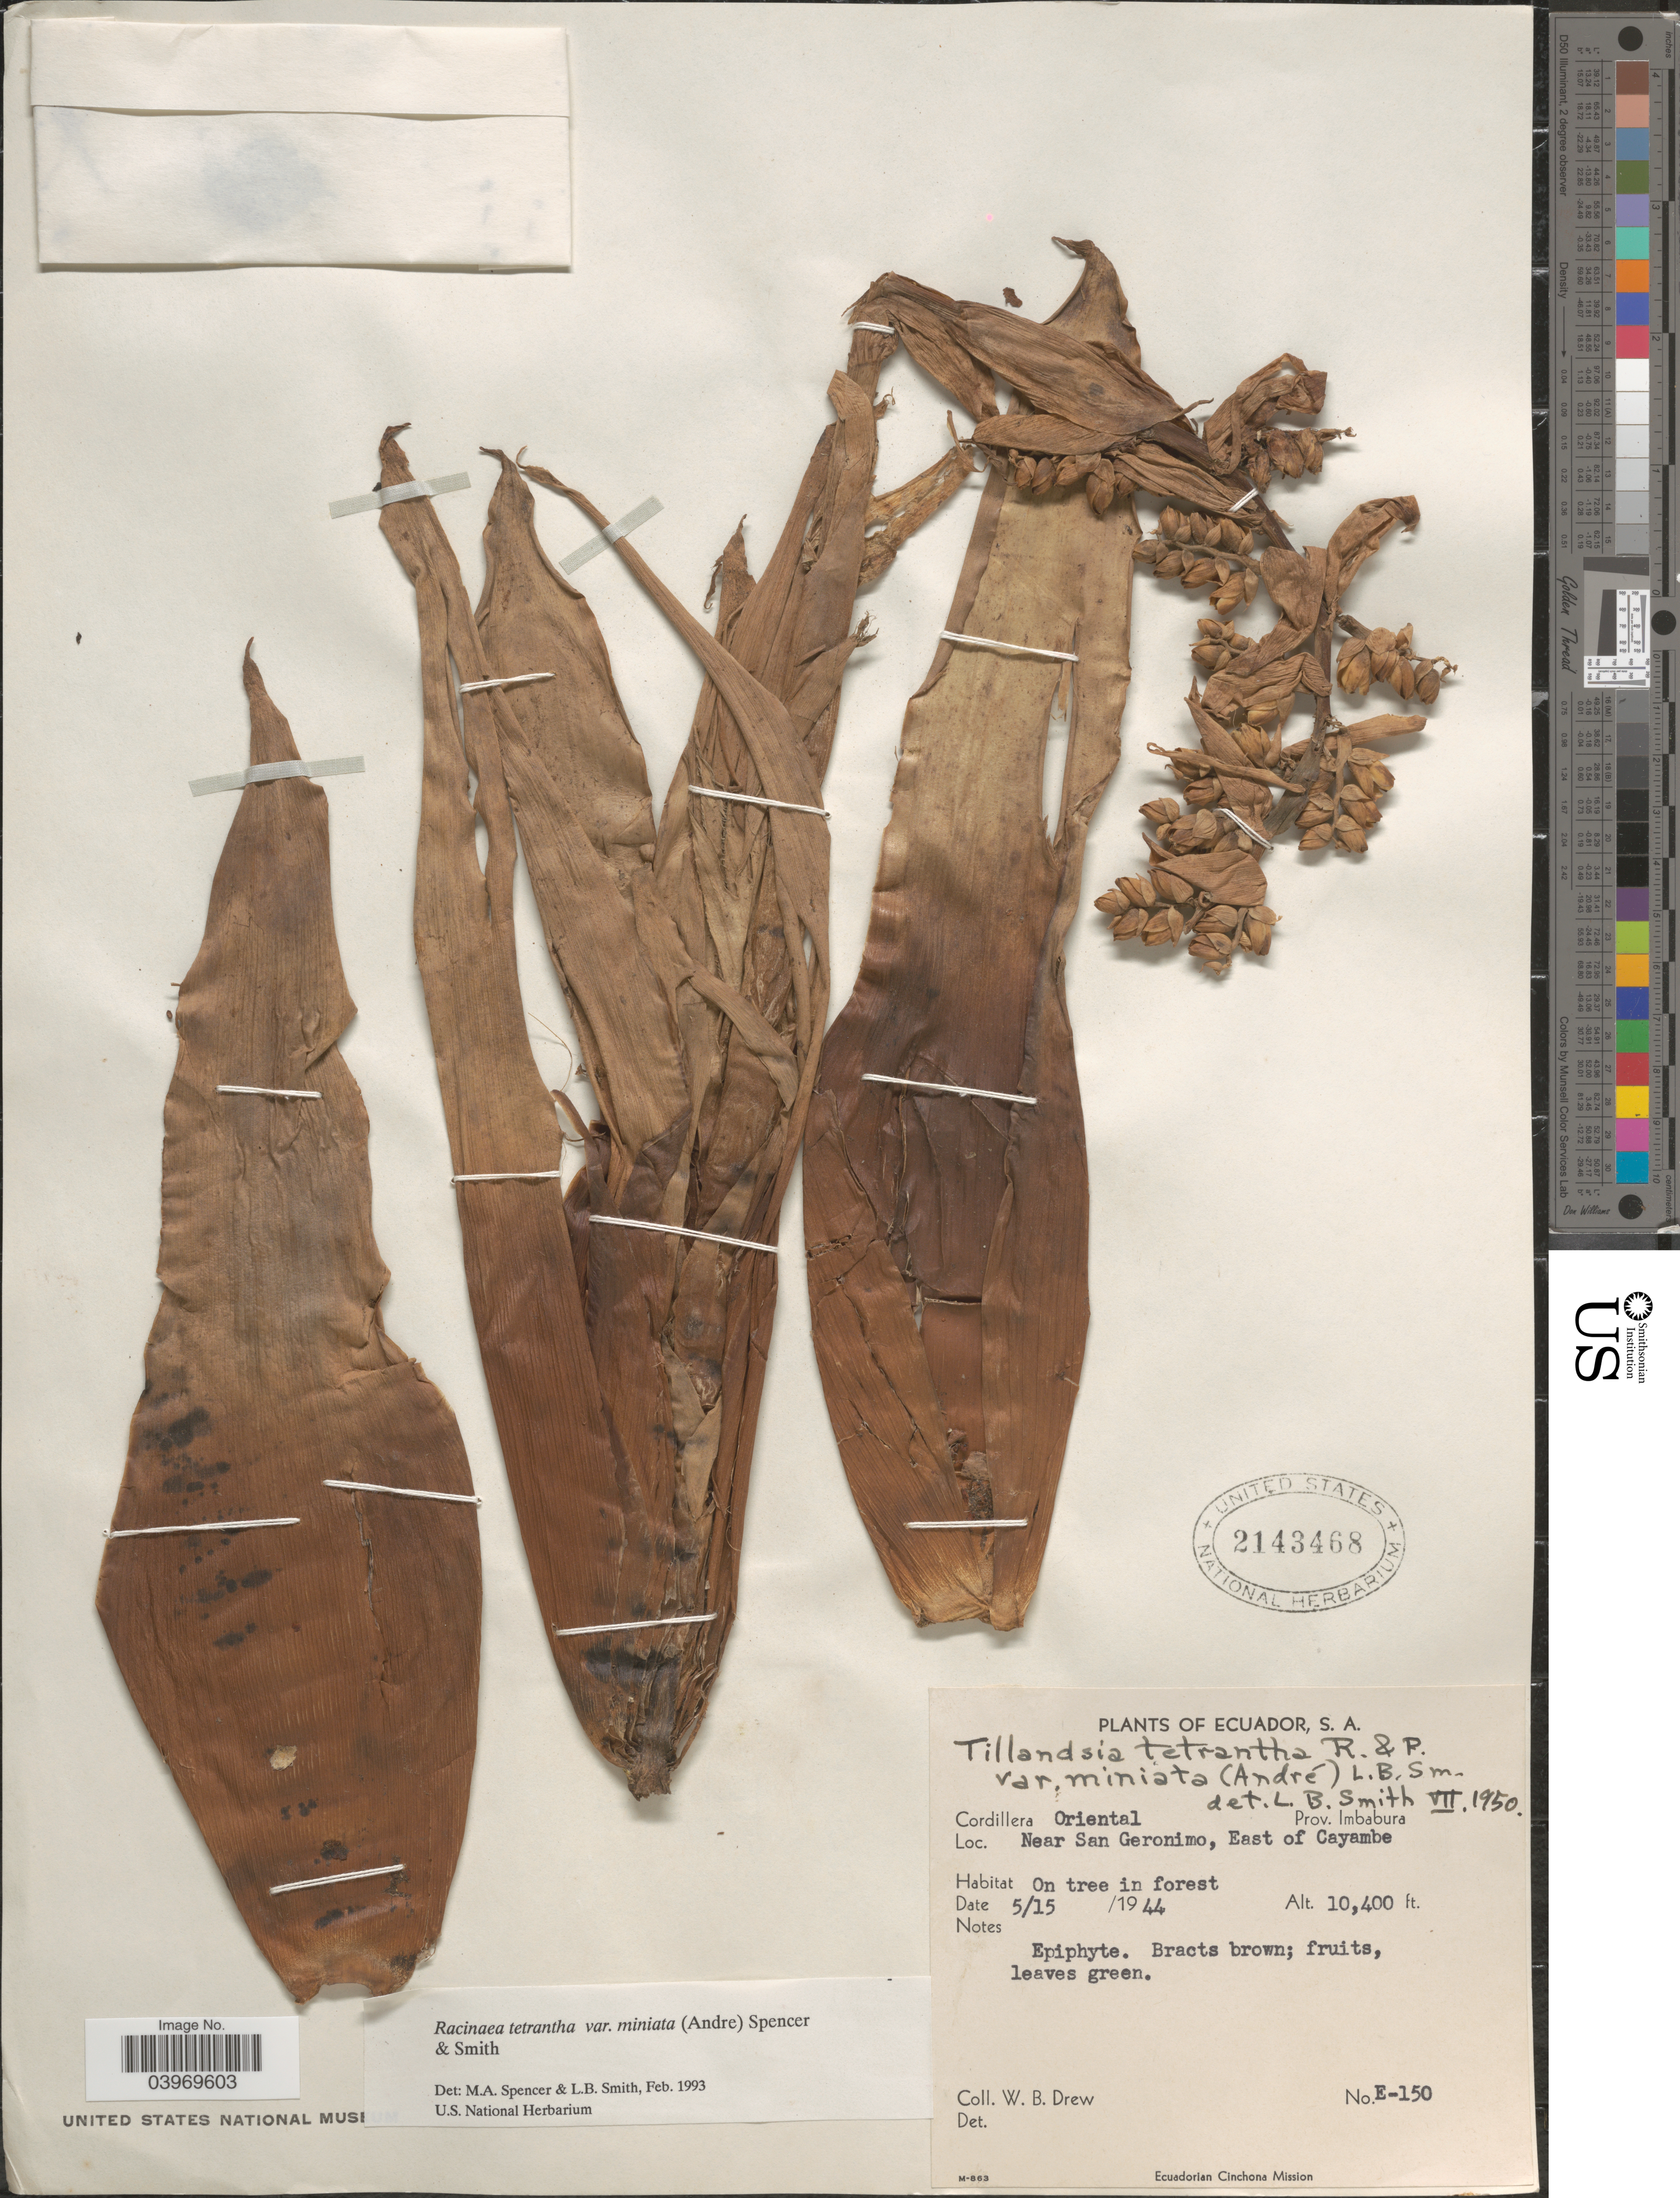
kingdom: Plantae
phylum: Tracheophyta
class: Liliopsida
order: Poales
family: Bromeliaceae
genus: Racinaea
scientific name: Racinaea tetrantha var. miniata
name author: (André) M.A. Spencer & L.B. Sm.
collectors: W. B. Drew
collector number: E-150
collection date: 1944-05-15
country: Ecuador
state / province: Imbabura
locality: Cordillera Oriental. Near San Geronimo, East of Cayambe.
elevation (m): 3170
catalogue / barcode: US 2143468